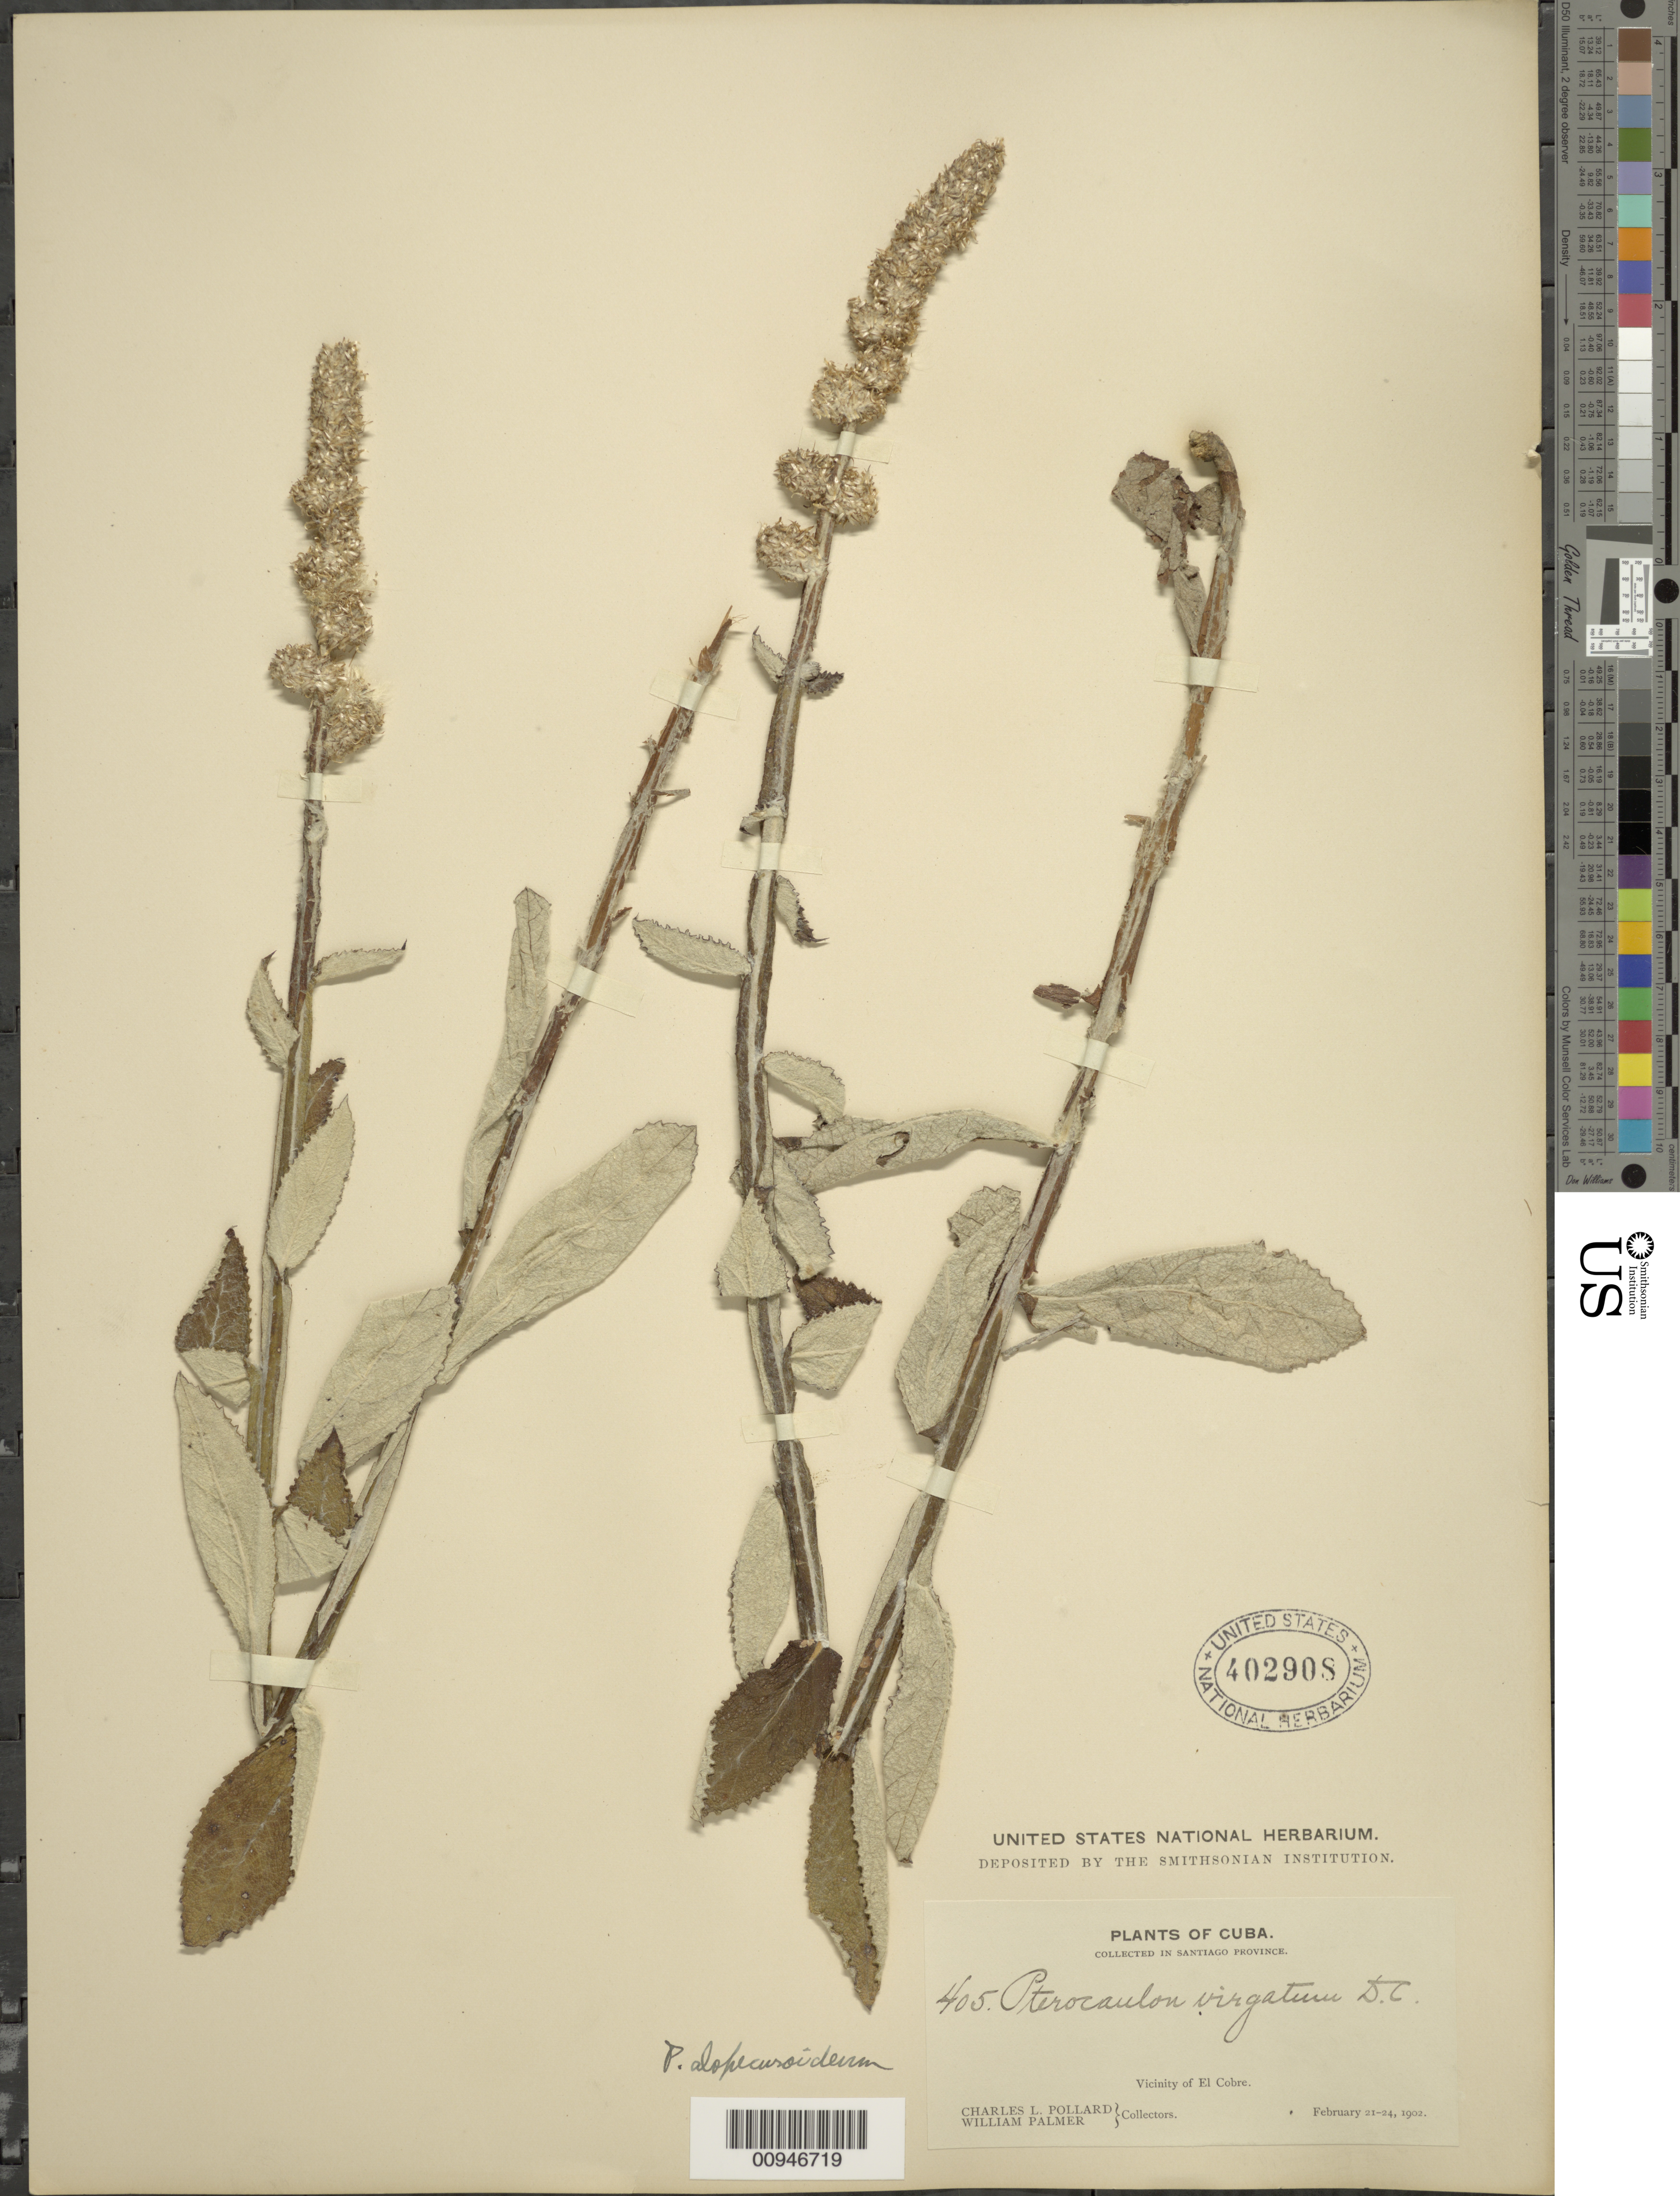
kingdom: Plantae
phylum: Tracheophyta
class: Magnoliopsida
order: Asterales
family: Asteraceae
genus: Pterocaulon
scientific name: Pterocaulon alopecuroides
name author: (Lam.) DC.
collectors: C. L. Pollard & W. Palmer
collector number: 405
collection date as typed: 21 Feb 1902 to 24 Feb 1902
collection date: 1902-02-21/1902-02-24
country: Cuba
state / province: Santiago de Cuba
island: Cuba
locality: Vicinity of El Cobre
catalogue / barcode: US 402908